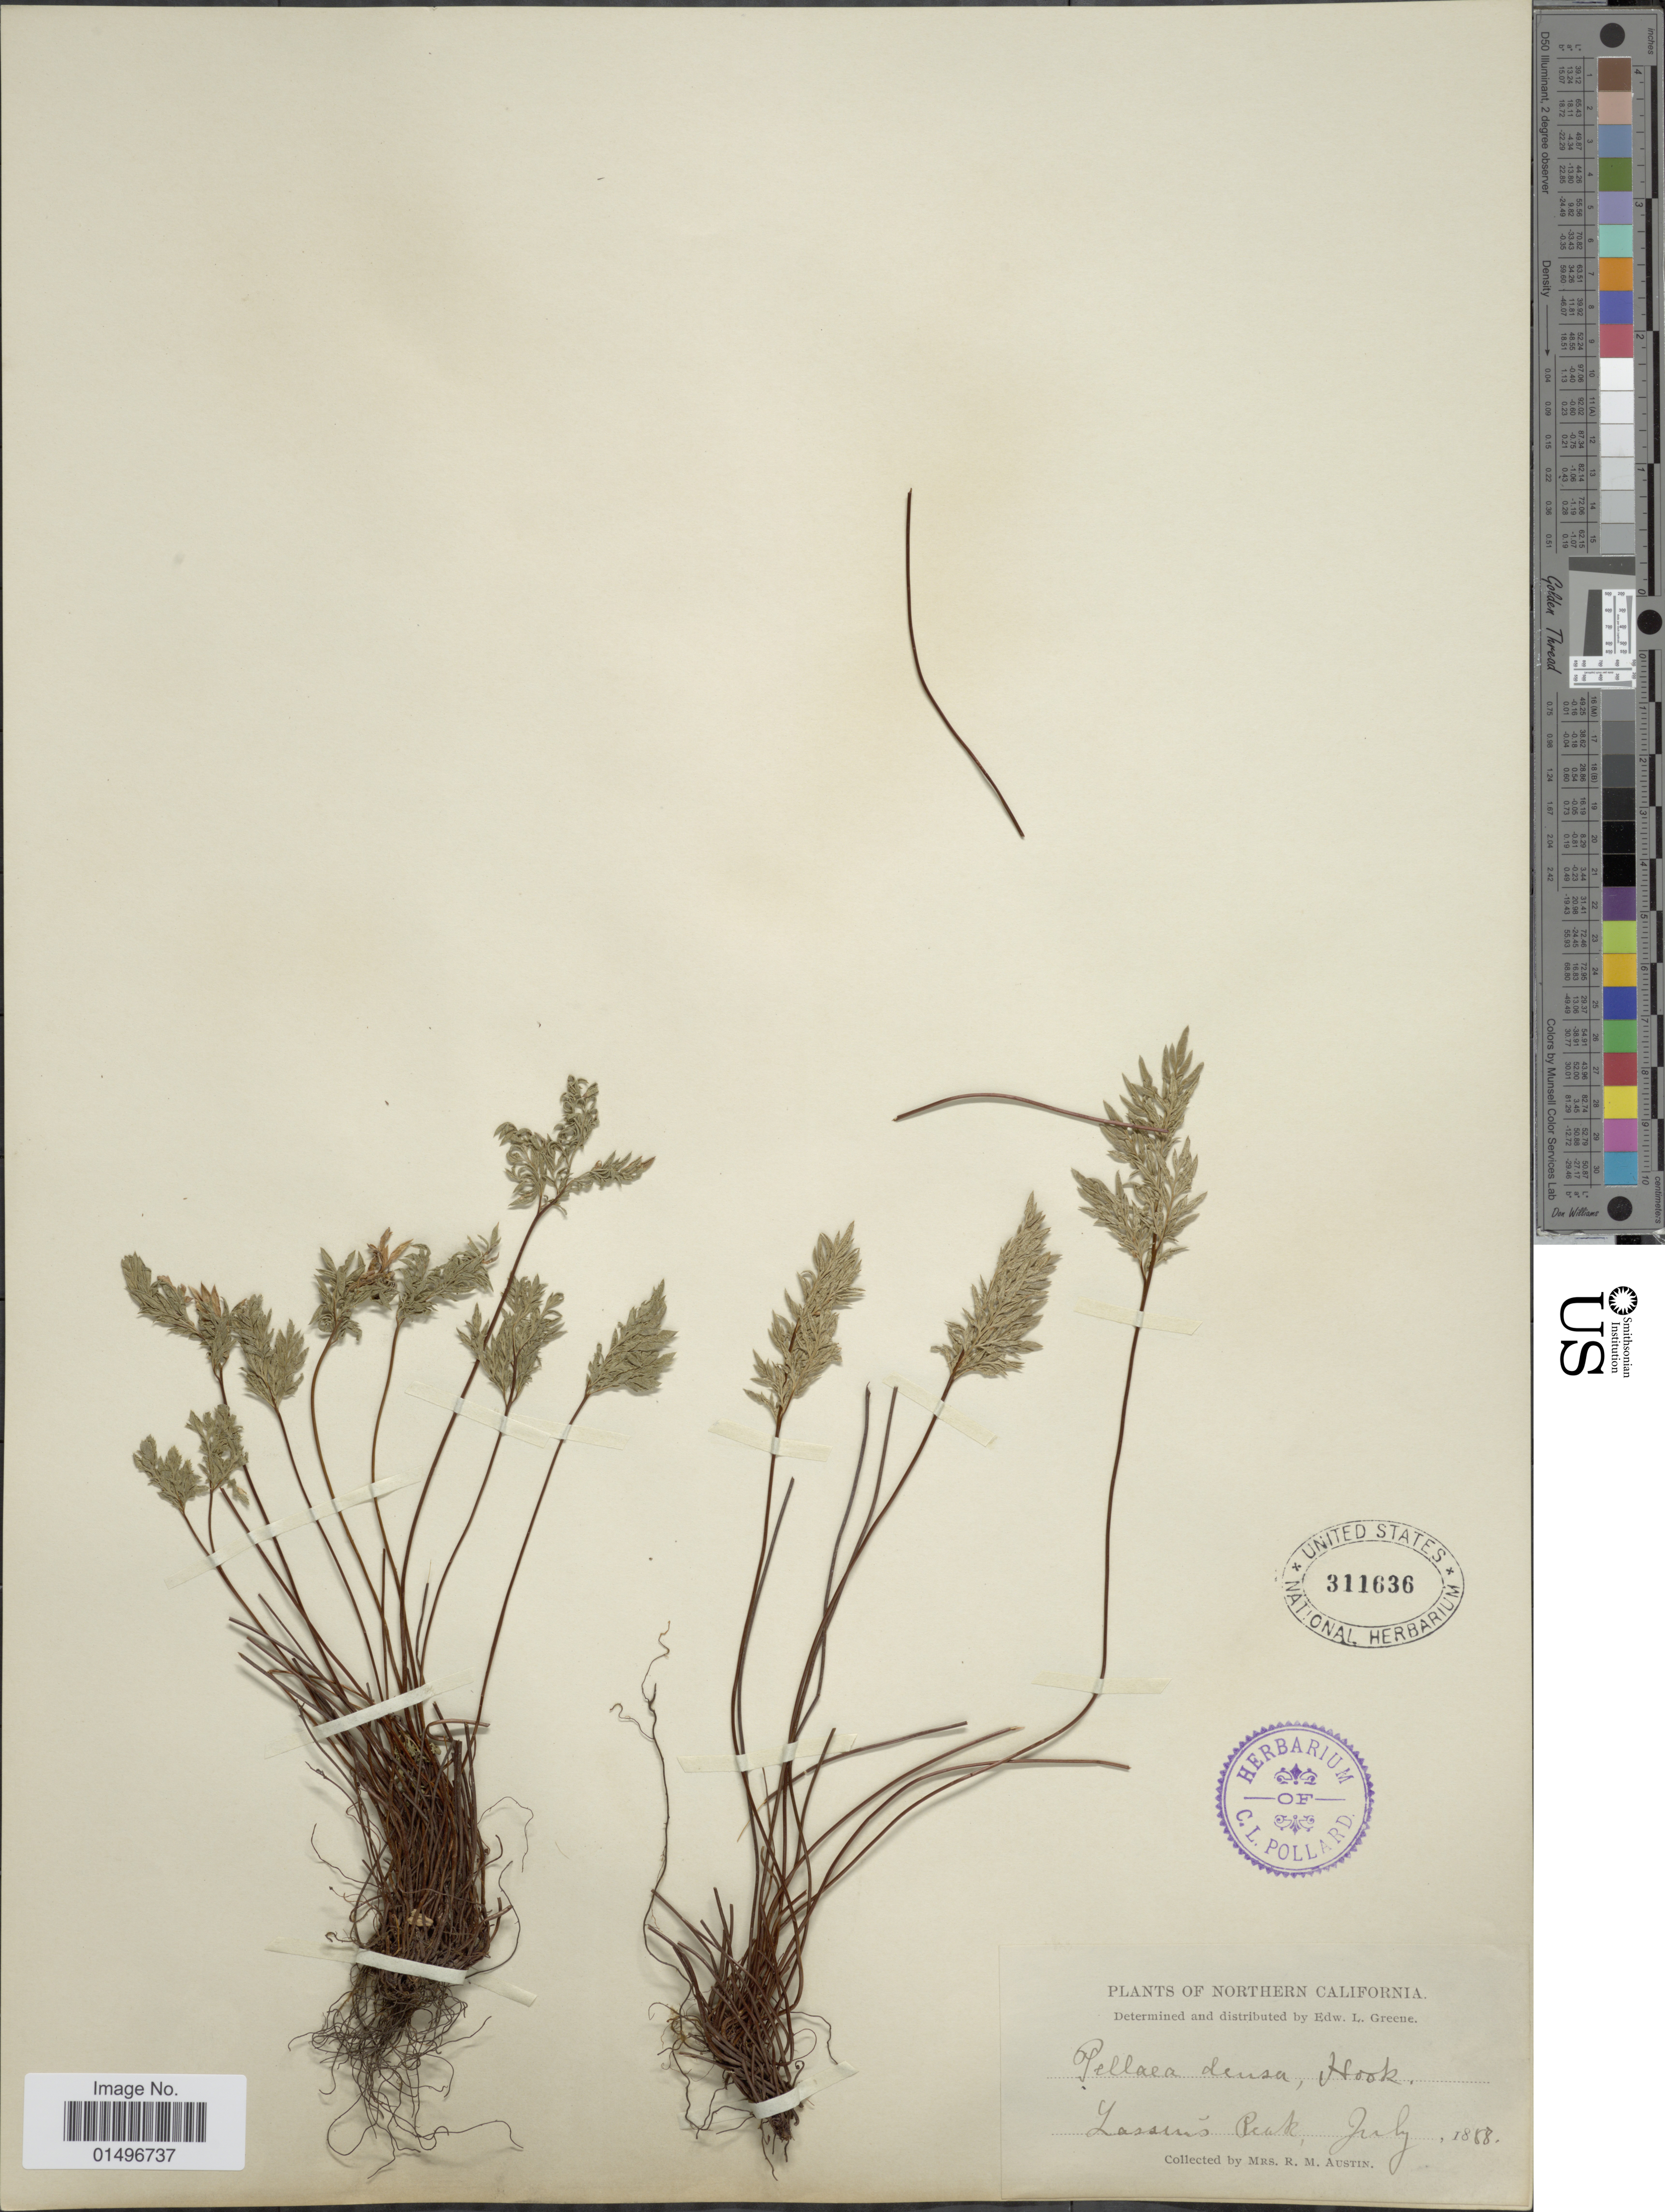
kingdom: Plantae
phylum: Tracheophyta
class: Polypodiopsida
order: Polypodiales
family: Pteridaceae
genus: Aspidotis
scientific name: Aspidotis densa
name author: (Brack.) Lellinger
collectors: R. Austin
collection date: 1888-07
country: United States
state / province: California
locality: Northern California, Lassen Peak.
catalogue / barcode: US 311636